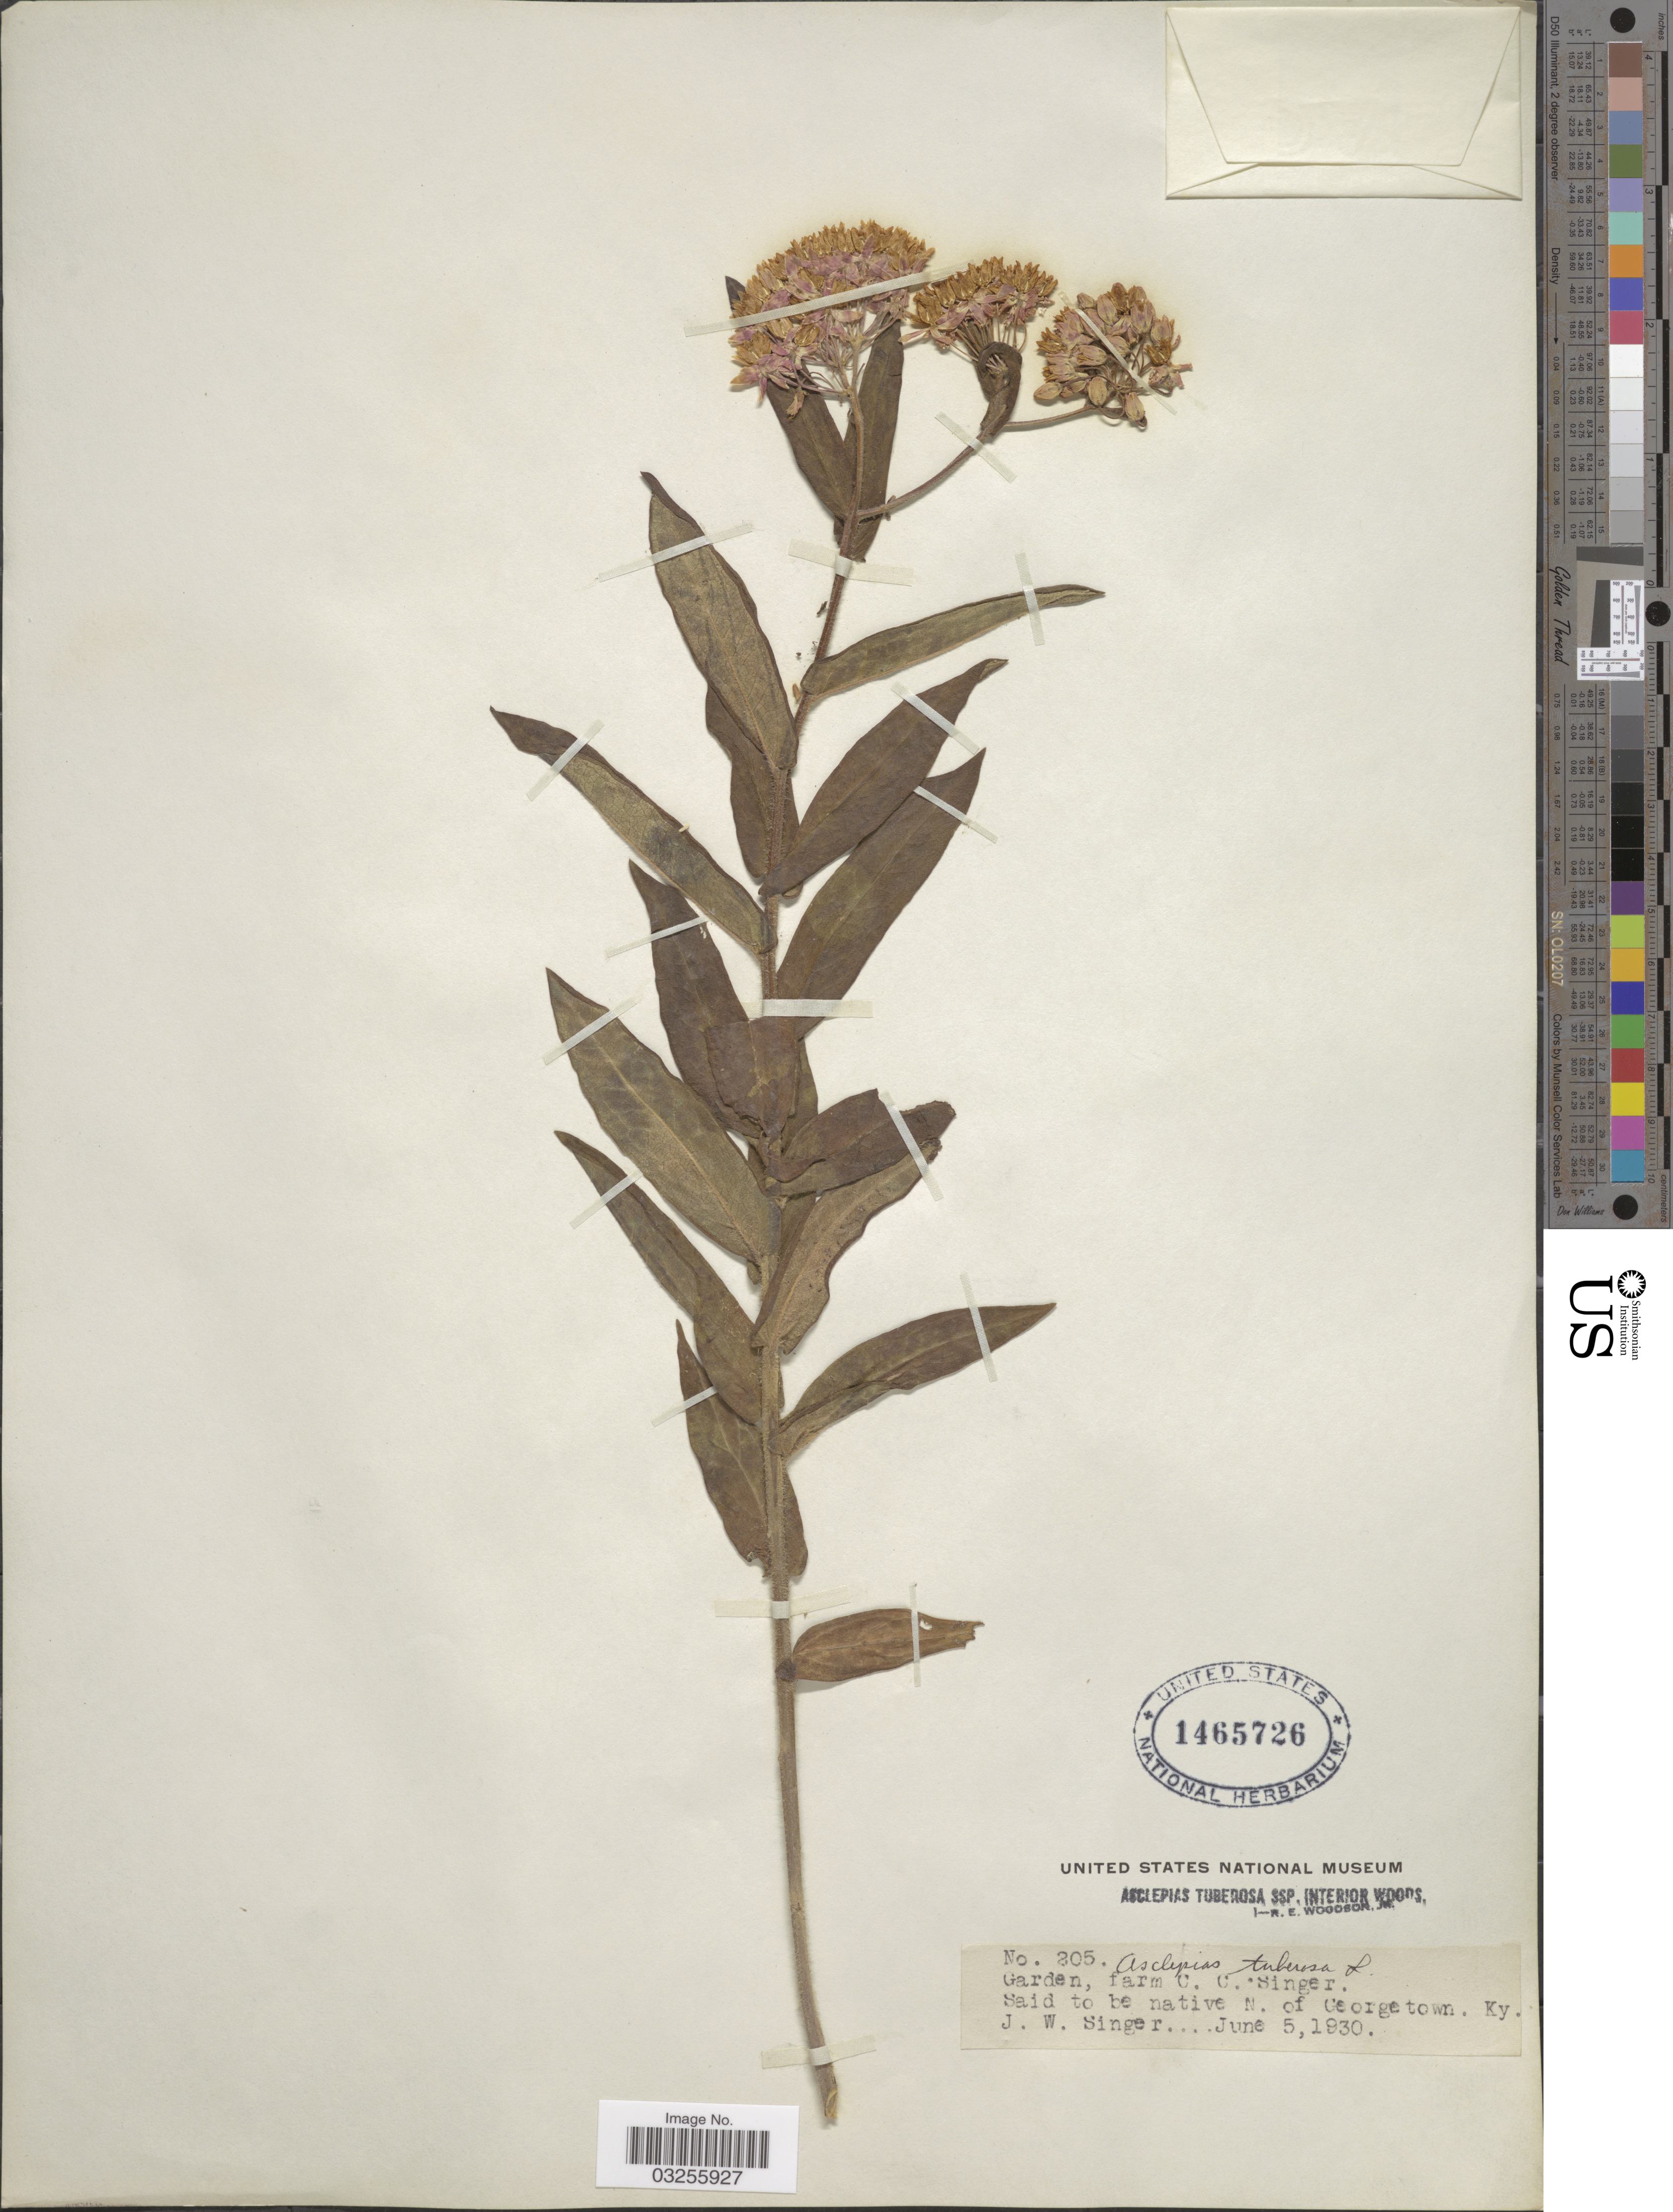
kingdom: Plantae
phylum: Tracheophyta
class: Magnoliopsida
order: Gentianales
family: Apocynaceae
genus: Asclepias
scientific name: Asclepias tuberosa subsp. interior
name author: Woodson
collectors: J. EW. Singer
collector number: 205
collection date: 1930-06-05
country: United States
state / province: Kentucky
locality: Garden, farm C. C. Singer.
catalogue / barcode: US 1465726